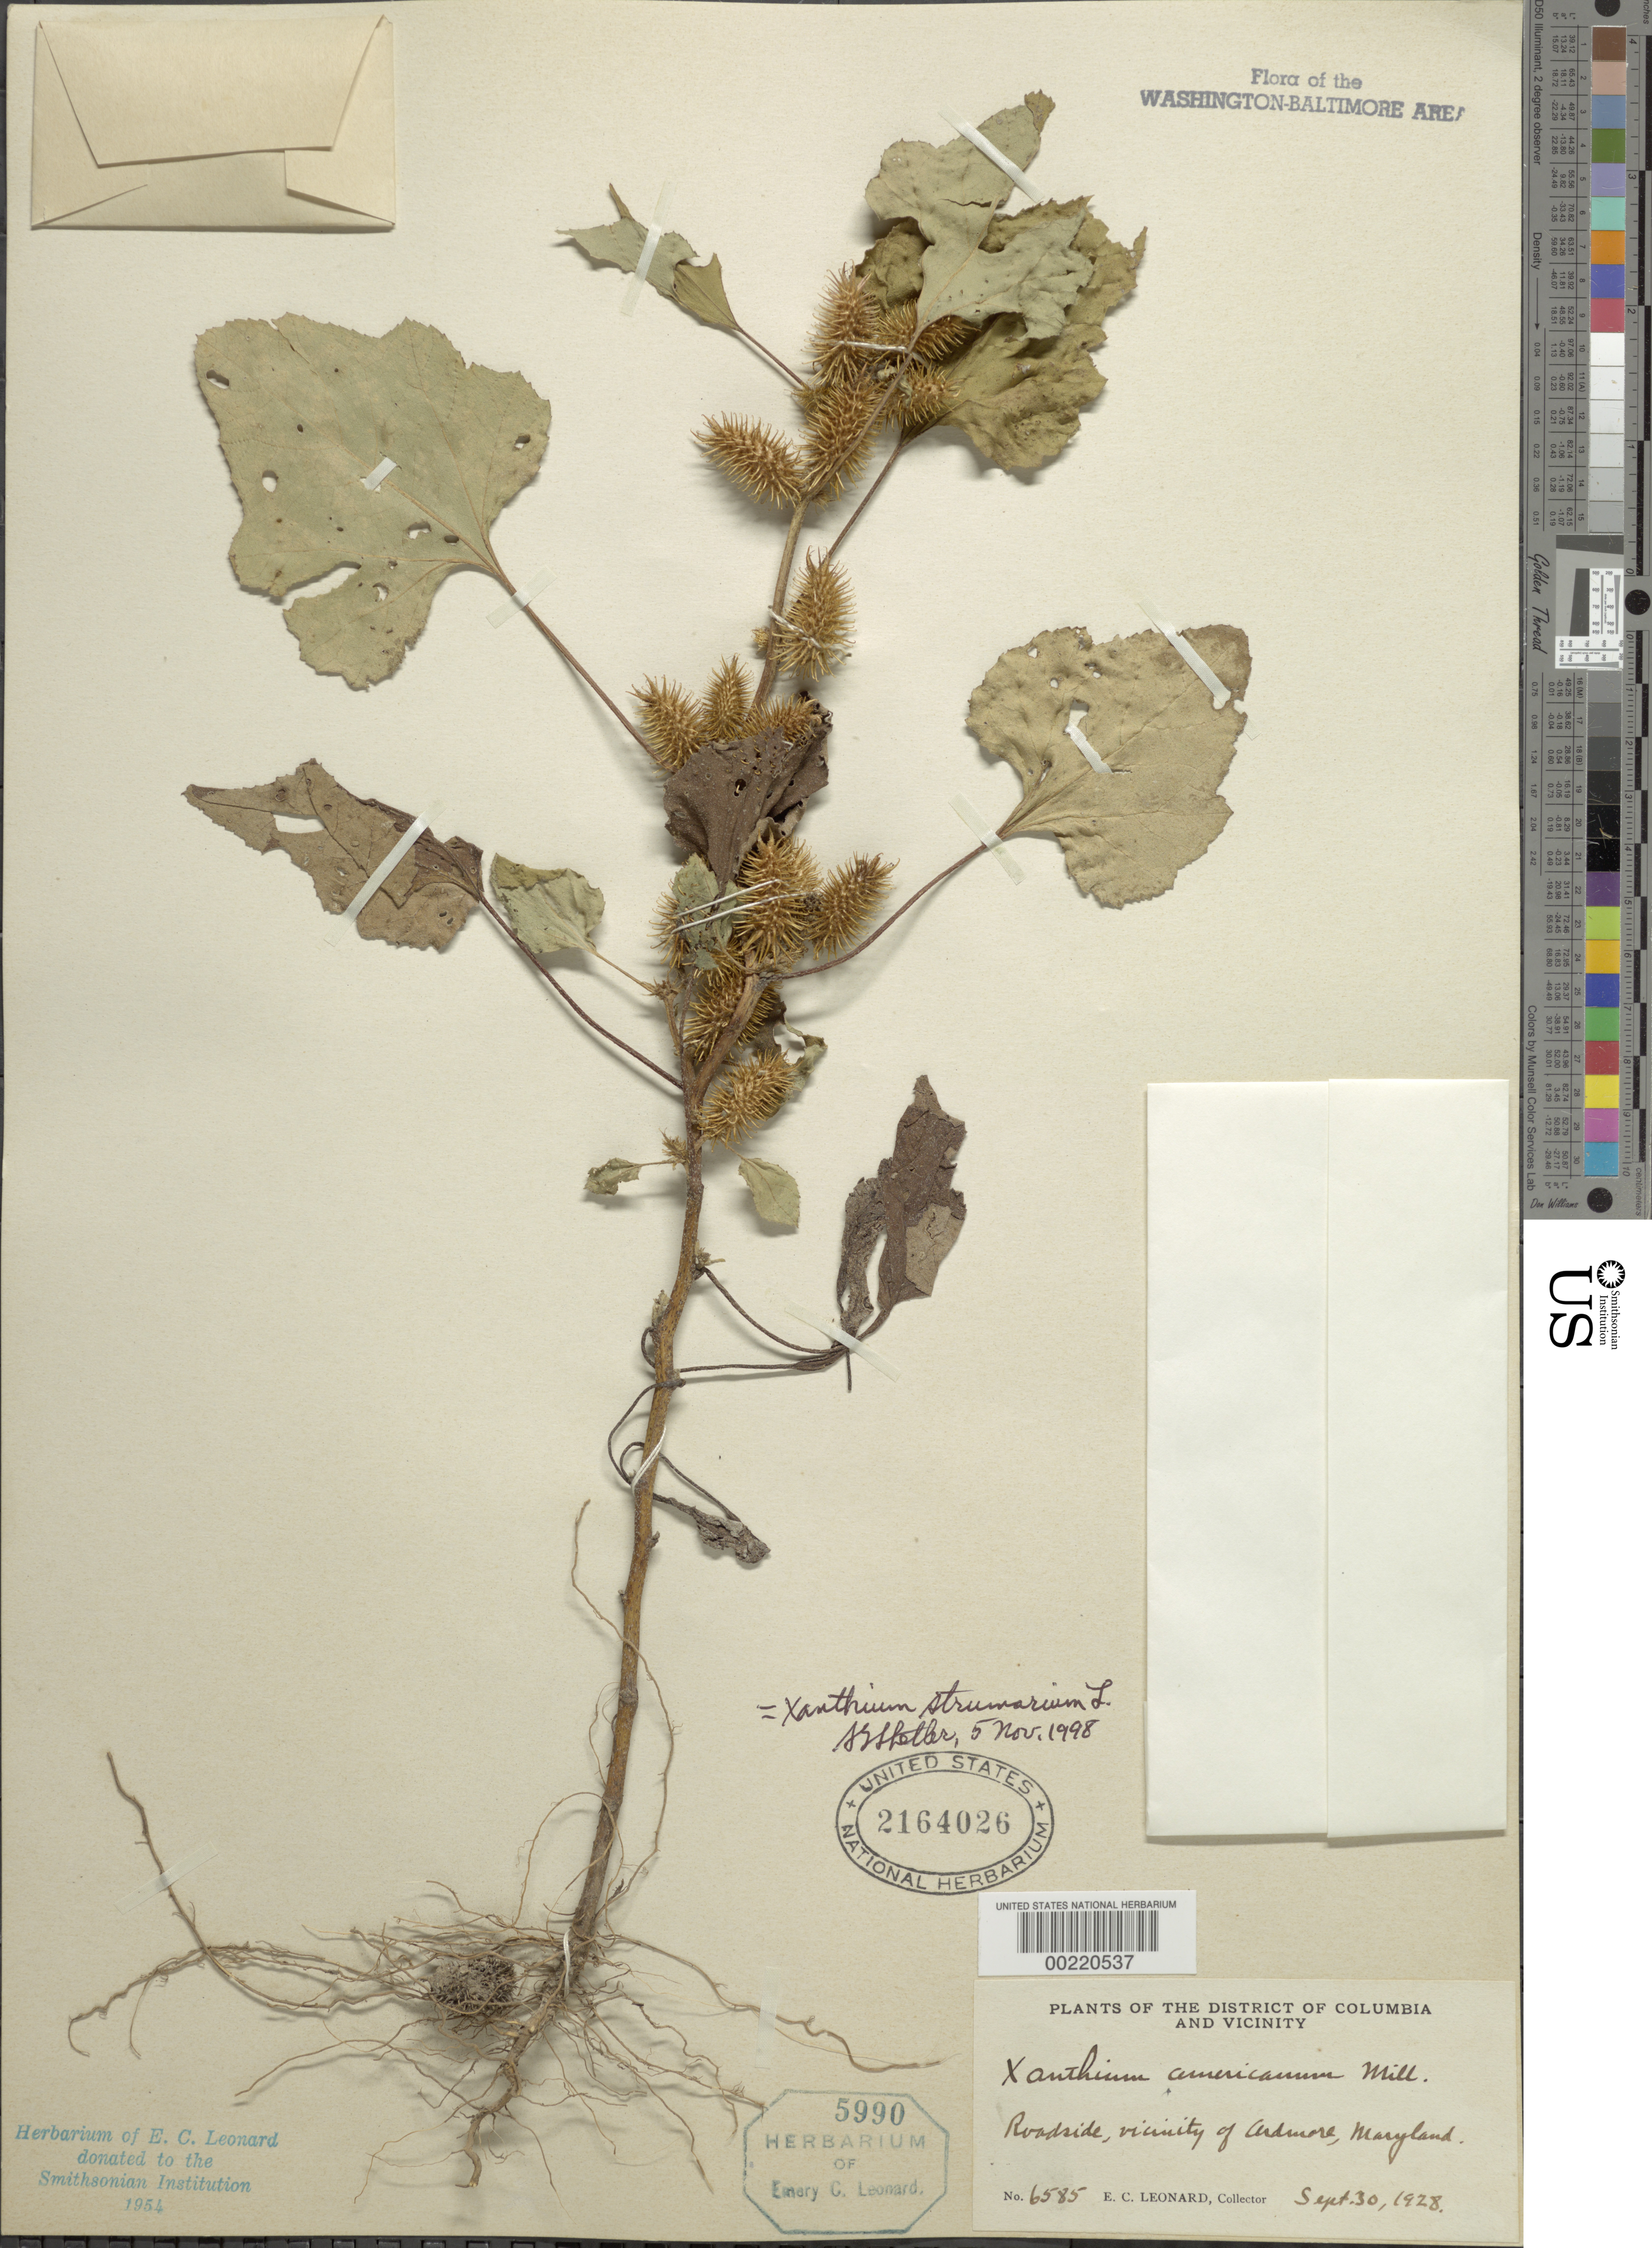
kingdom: Plantae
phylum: Tracheophyta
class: Magnoliopsida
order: Asterales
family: Asteraceae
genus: Xanthium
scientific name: Xanthium strumarium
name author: L.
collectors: E. C. Leonard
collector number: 6585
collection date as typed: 30 Sep 1928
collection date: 1928-09-30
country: United States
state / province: Maryland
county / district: Prince George's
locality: Ardmore vicinity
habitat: Roadside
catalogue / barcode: US 2164026